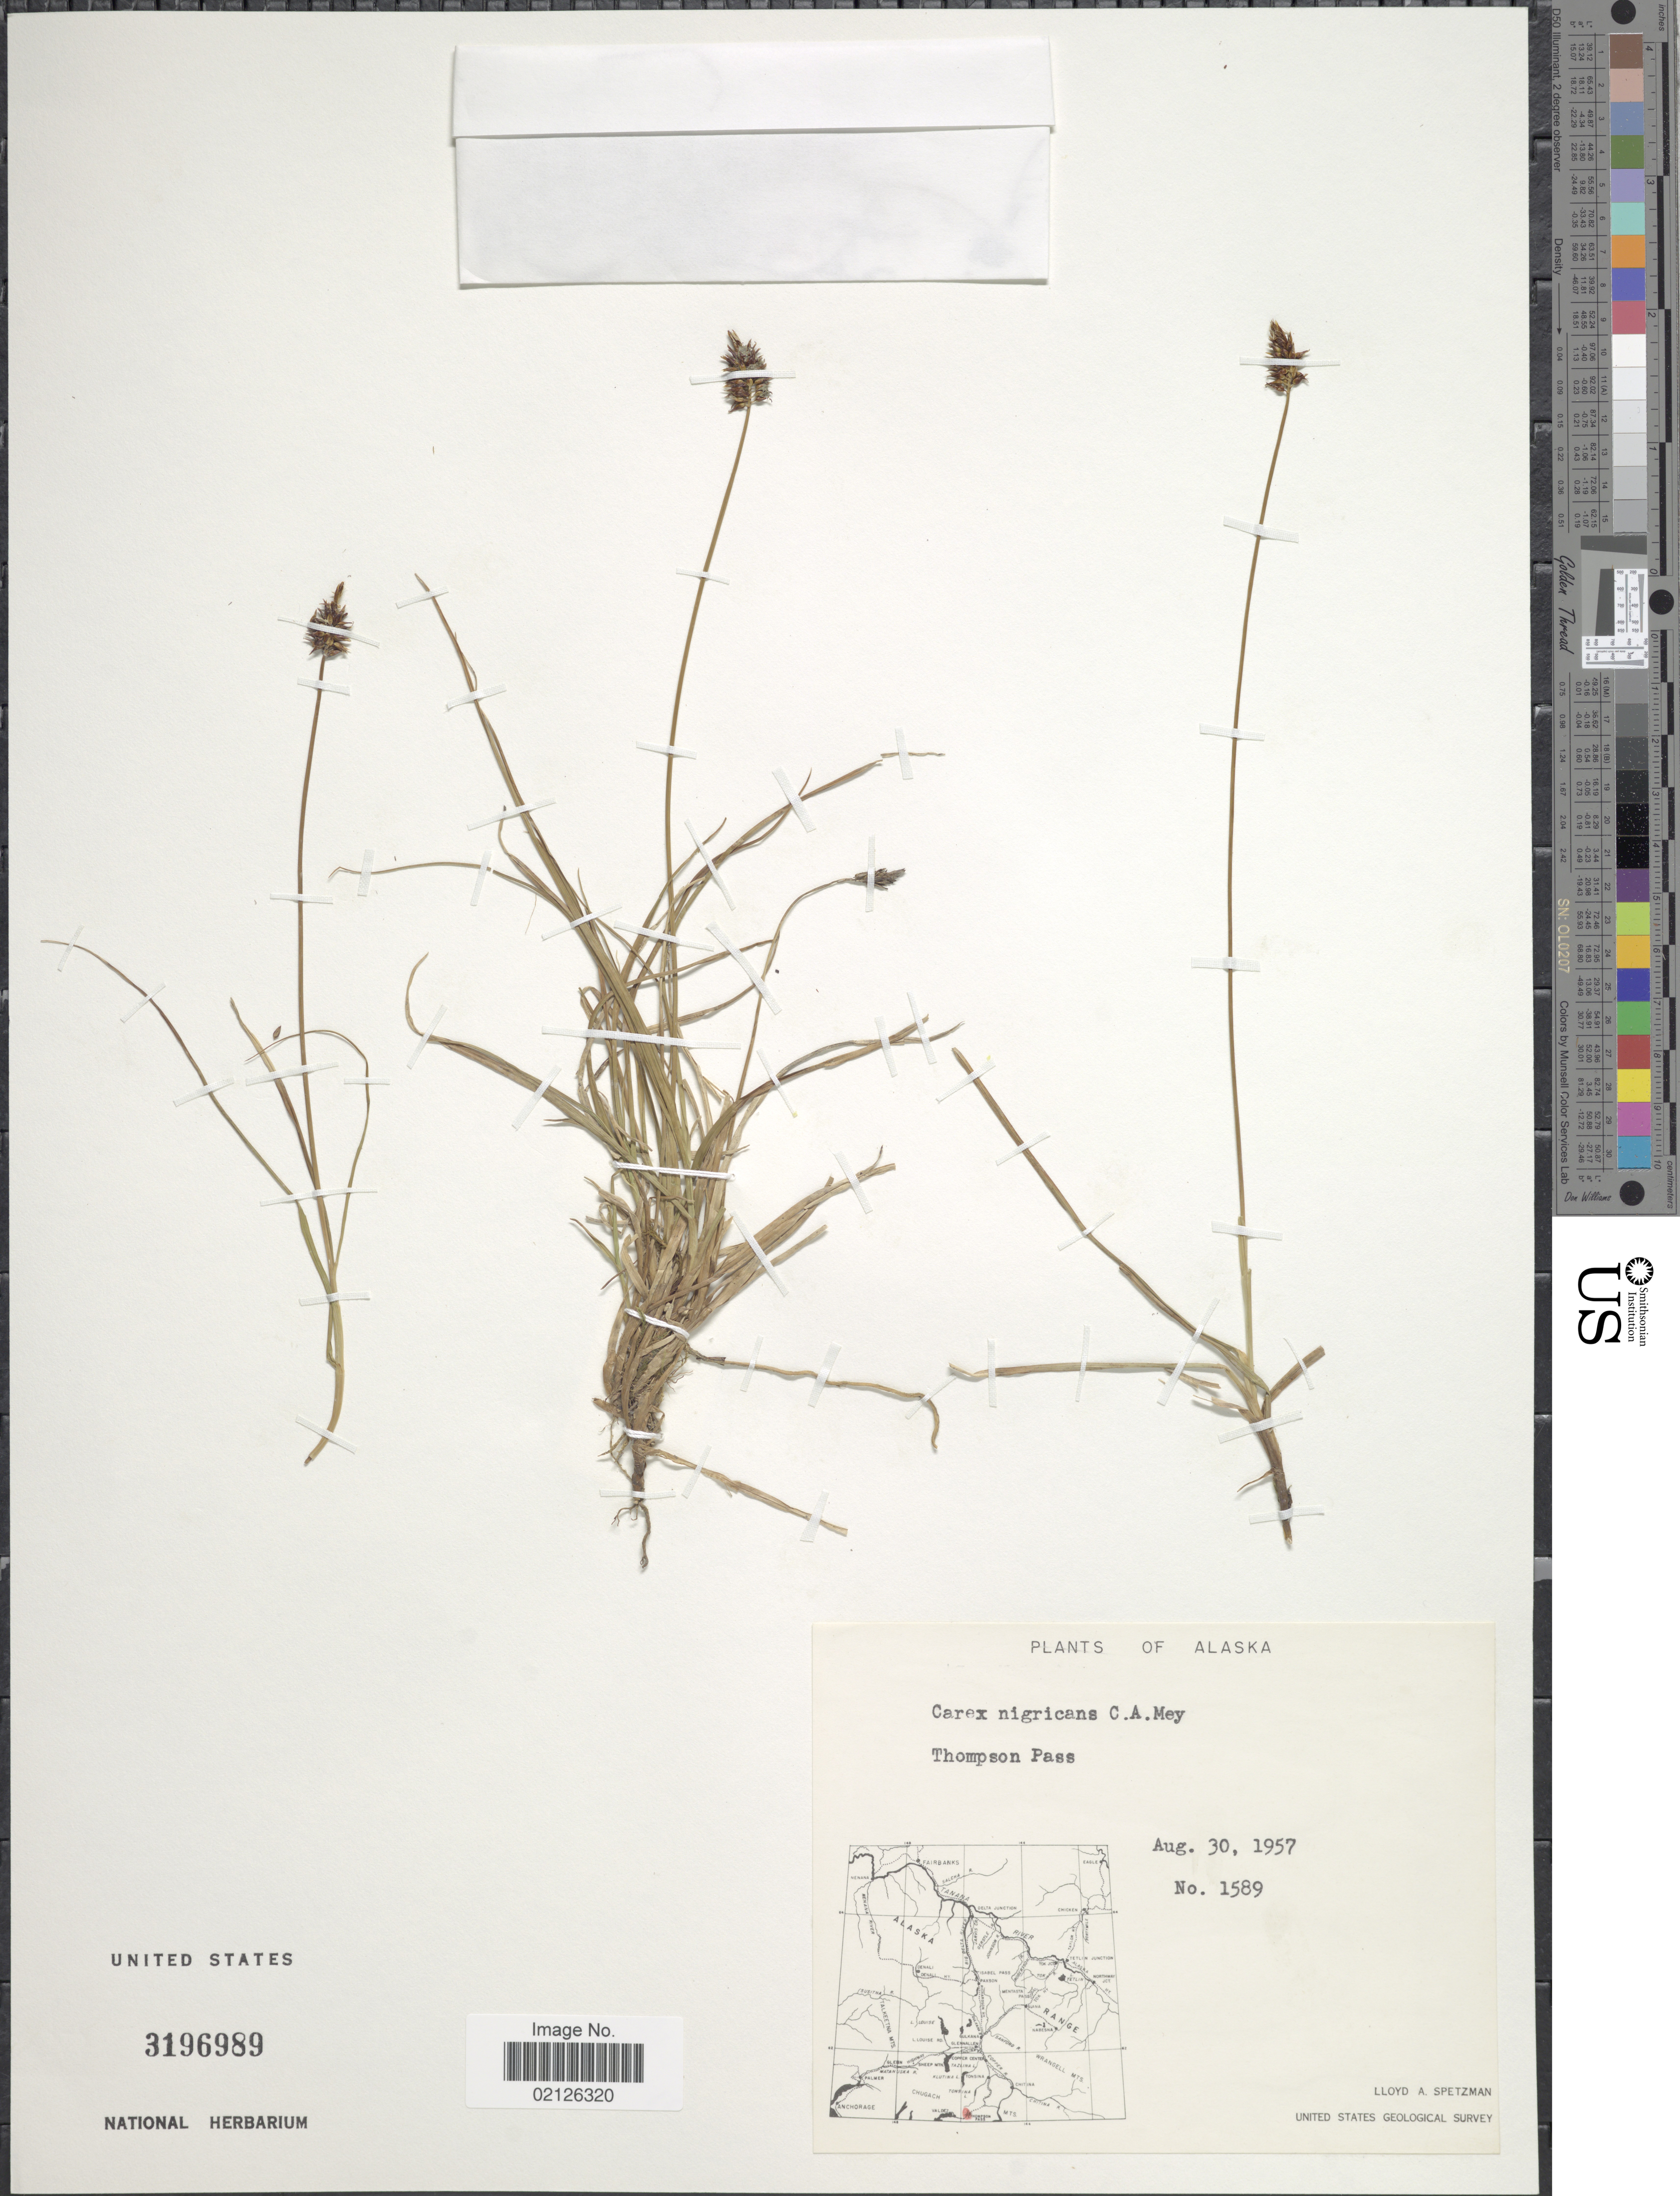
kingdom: Plantae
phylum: Tracheophyta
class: Liliopsida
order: Poales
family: Cyperaceae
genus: Carex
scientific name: Carex nigricans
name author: C.A. Mey.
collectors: L. Spetzman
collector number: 1589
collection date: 1957-08-30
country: United States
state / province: Alaska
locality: Thompson Pass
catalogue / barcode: US 3196989